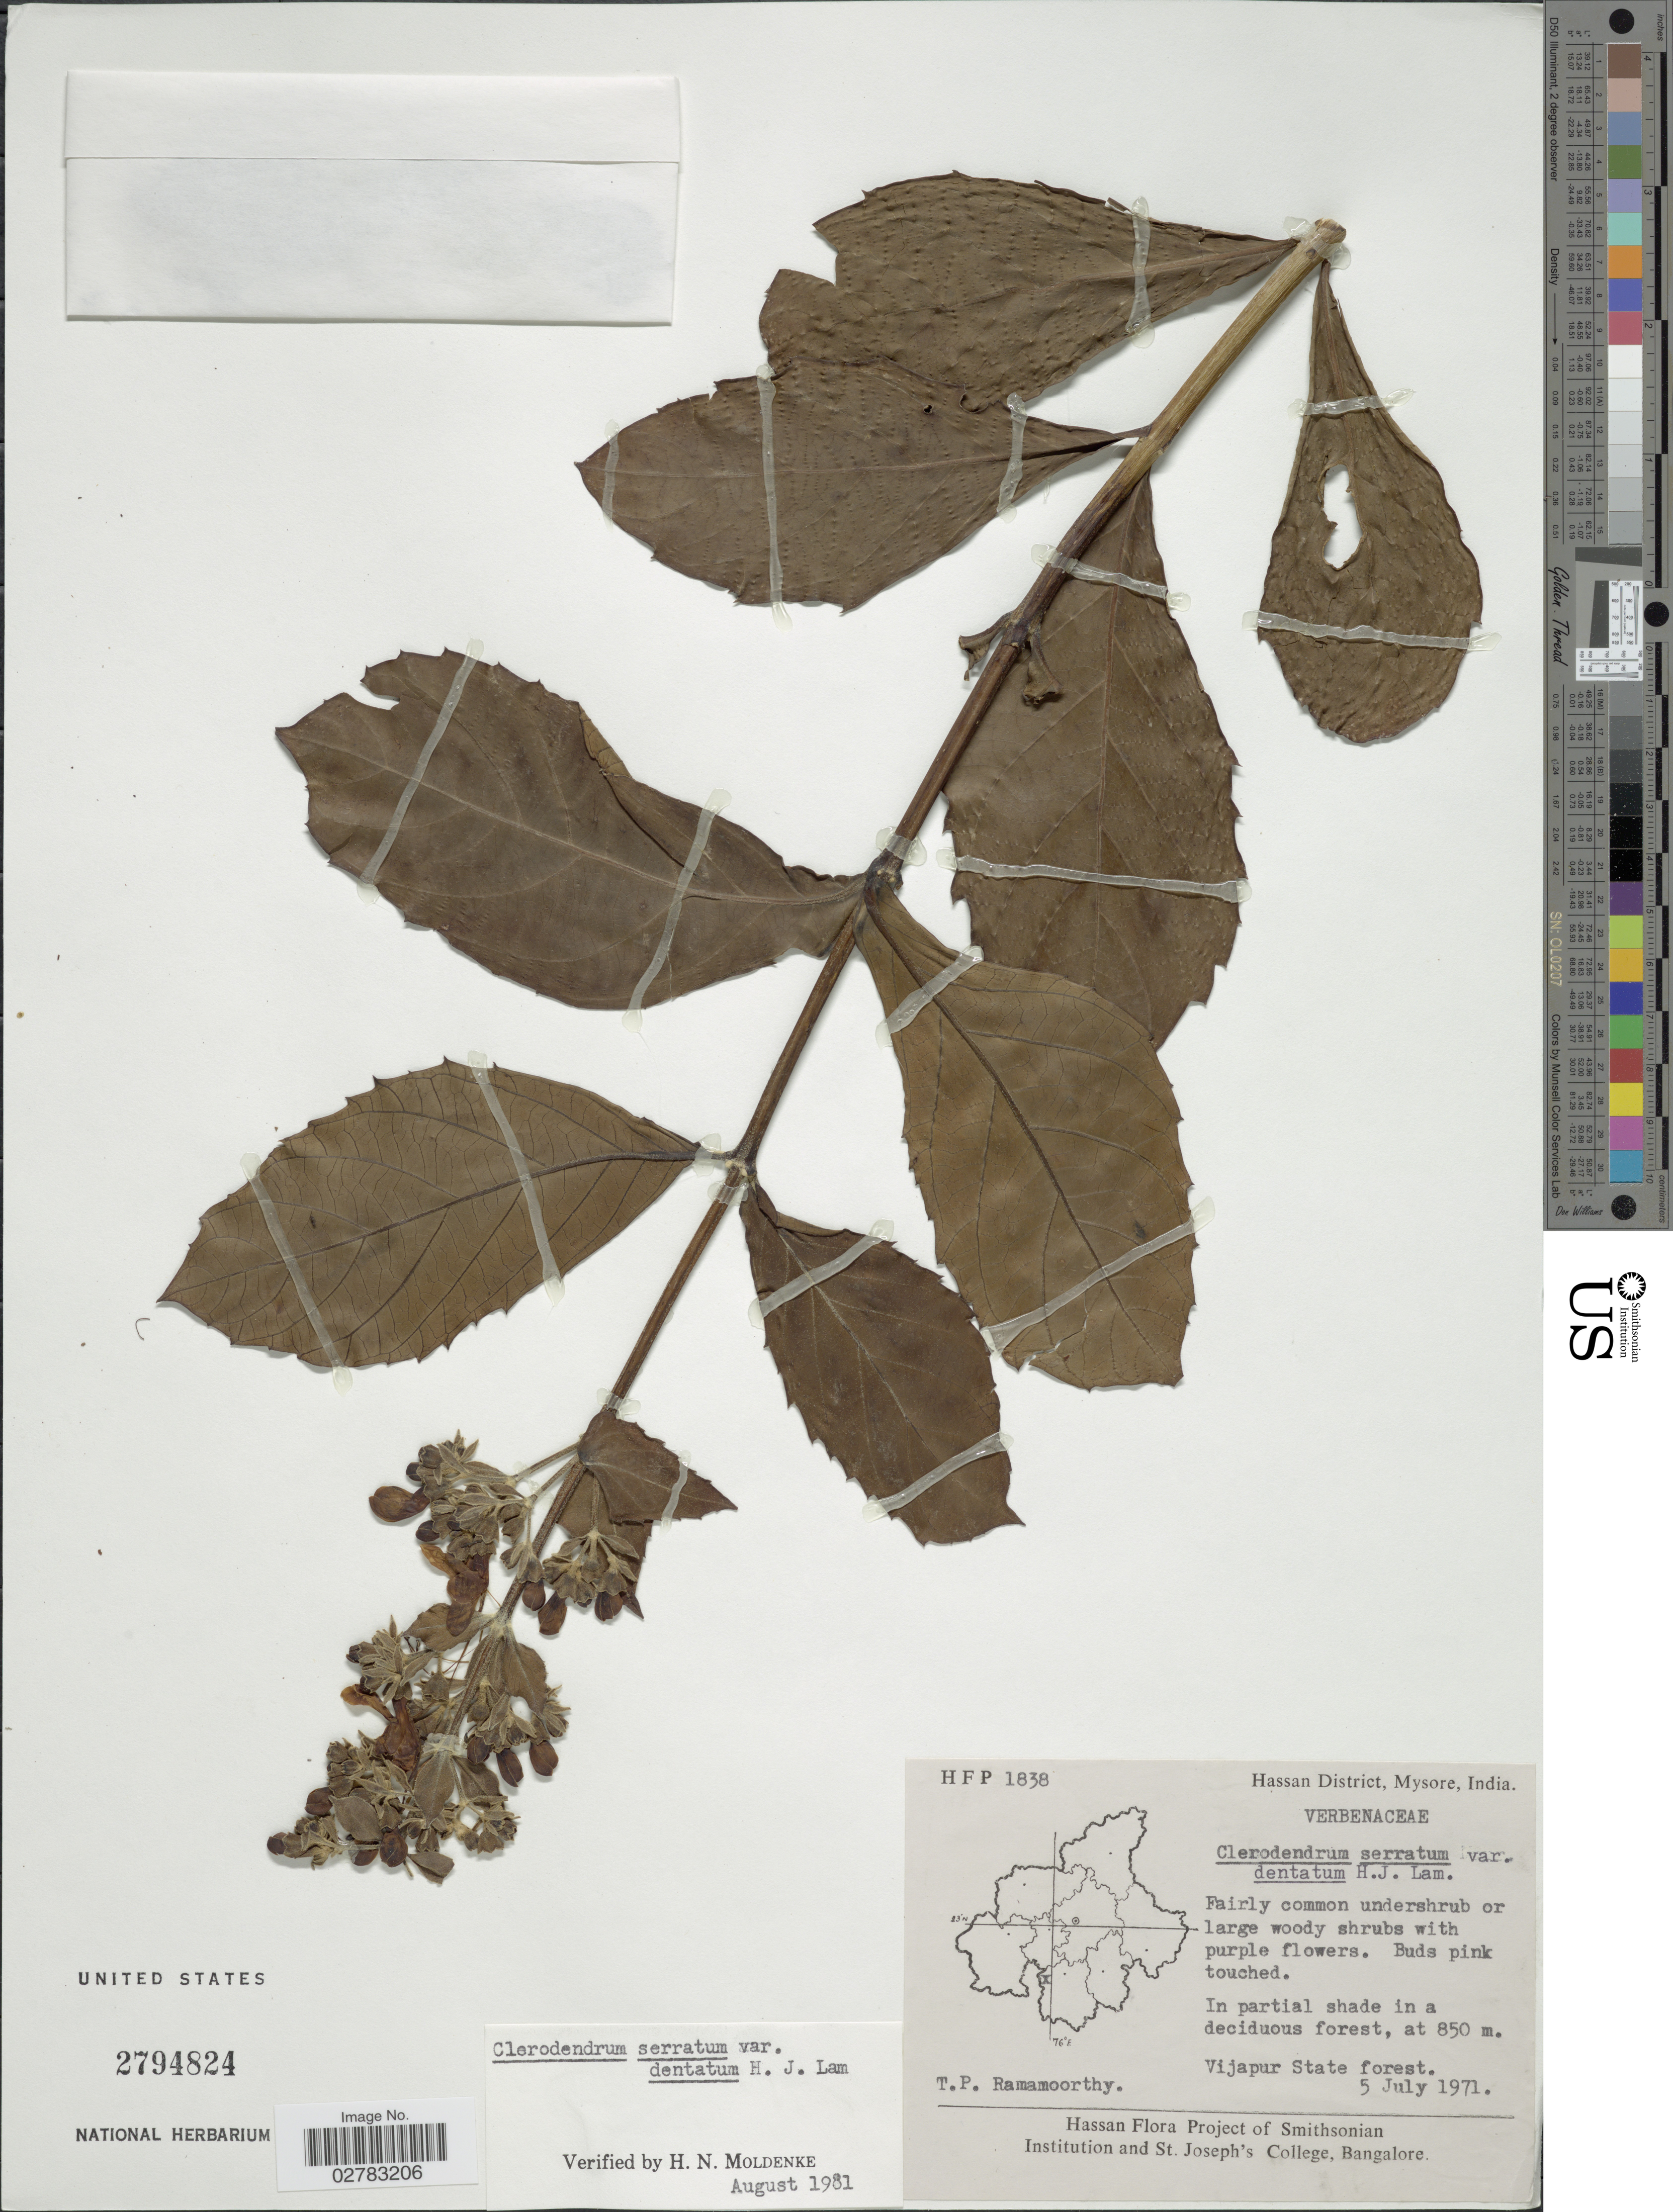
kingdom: Plantae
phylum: Tracheophyta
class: Magnoliopsida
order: Lamiales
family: Lamiaceae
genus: Clerodendrum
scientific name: Clerodendrum serratum var. dentatum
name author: H.J. Lam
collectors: T. P. Ramamoorthy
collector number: HFP1838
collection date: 1971-07-05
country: India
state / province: Karnataka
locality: Hassan District, Mysore. Vijapur State forest.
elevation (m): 850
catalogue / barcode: US 2794824